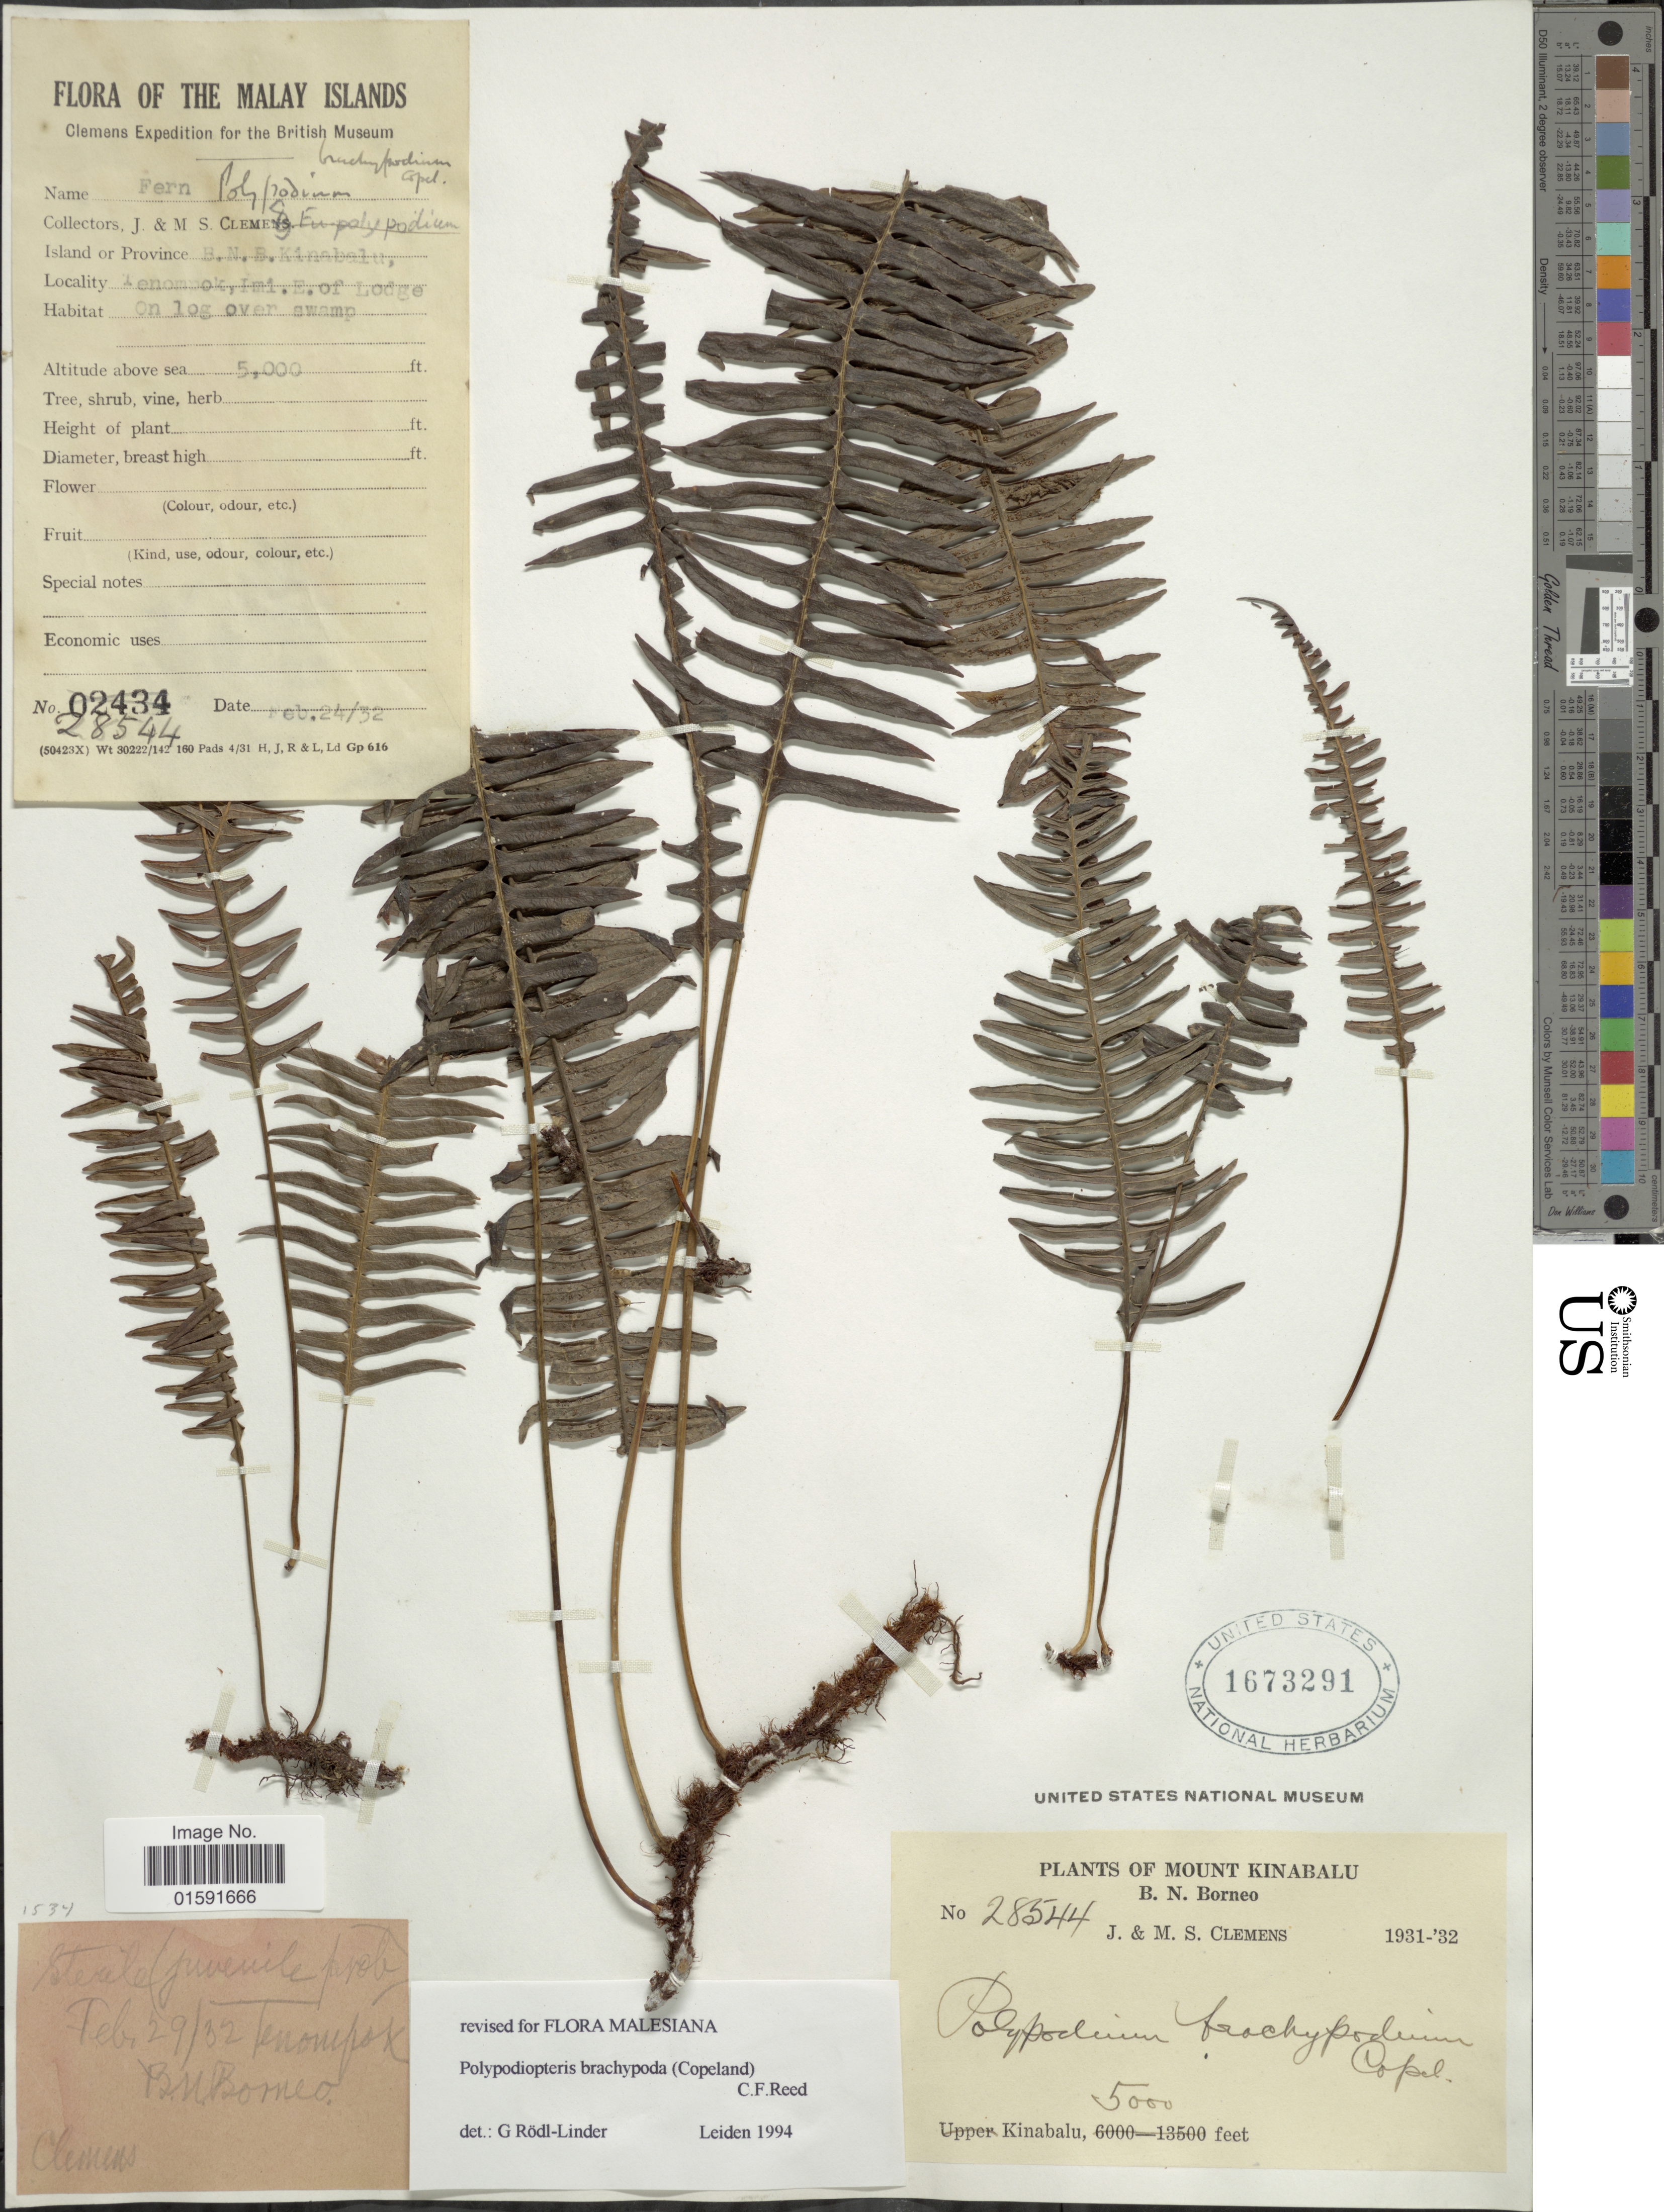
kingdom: Plantae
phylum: Tracheophyta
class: Polypodiopsida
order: Polypodiales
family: Polypodiaceae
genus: Selliguea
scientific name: Selliguea brachypodium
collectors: J. Clemens & M. S. Clemens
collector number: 28544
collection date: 1932-02-24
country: Malaysia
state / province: Sabah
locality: B.N.B., Kinabalu, Tenompok, 1 mi E. of lodge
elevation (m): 1524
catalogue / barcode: US 1673291